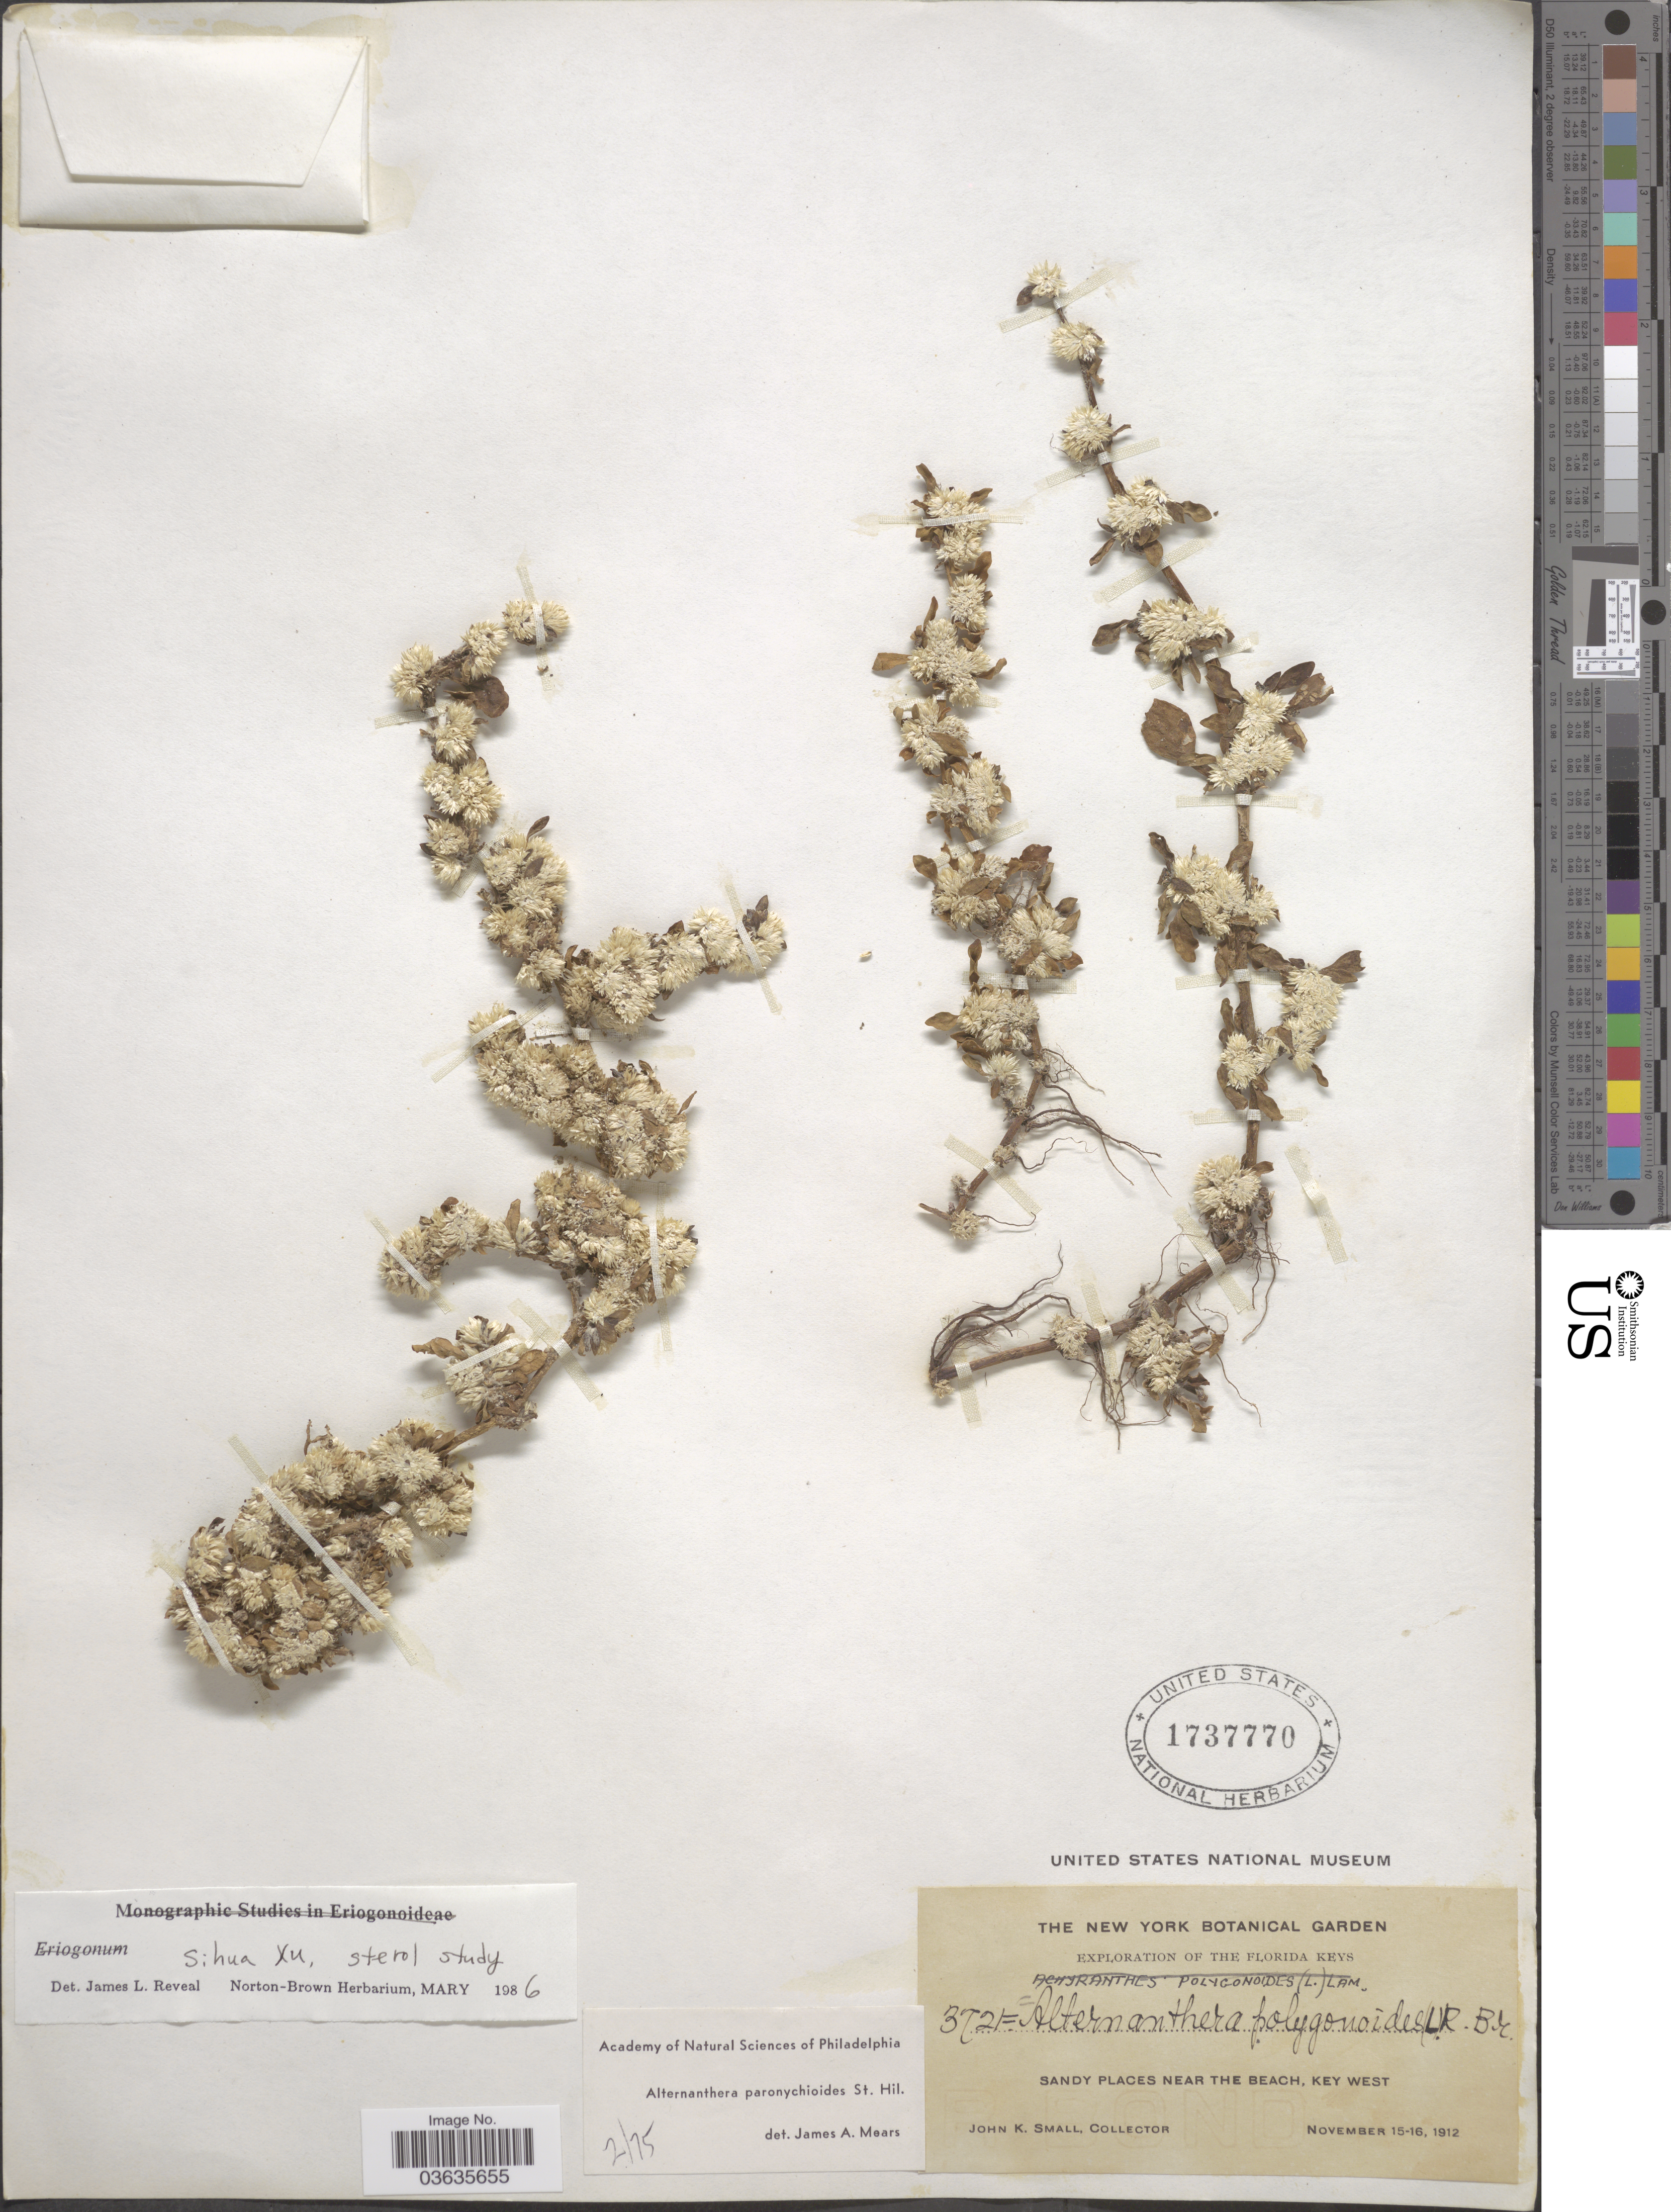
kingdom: Plantae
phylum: Tracheophyta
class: Magnoliopsida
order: Caryophyllales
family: Amaranthaceae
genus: Alternanthera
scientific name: Alternanthera paronychioides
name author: A. St.-Hil.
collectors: J. K. Small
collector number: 3721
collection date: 1912-11-15/1912-11-16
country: United States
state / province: Florida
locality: Florida Keys. Near the beach, Key West.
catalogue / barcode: US 1737770